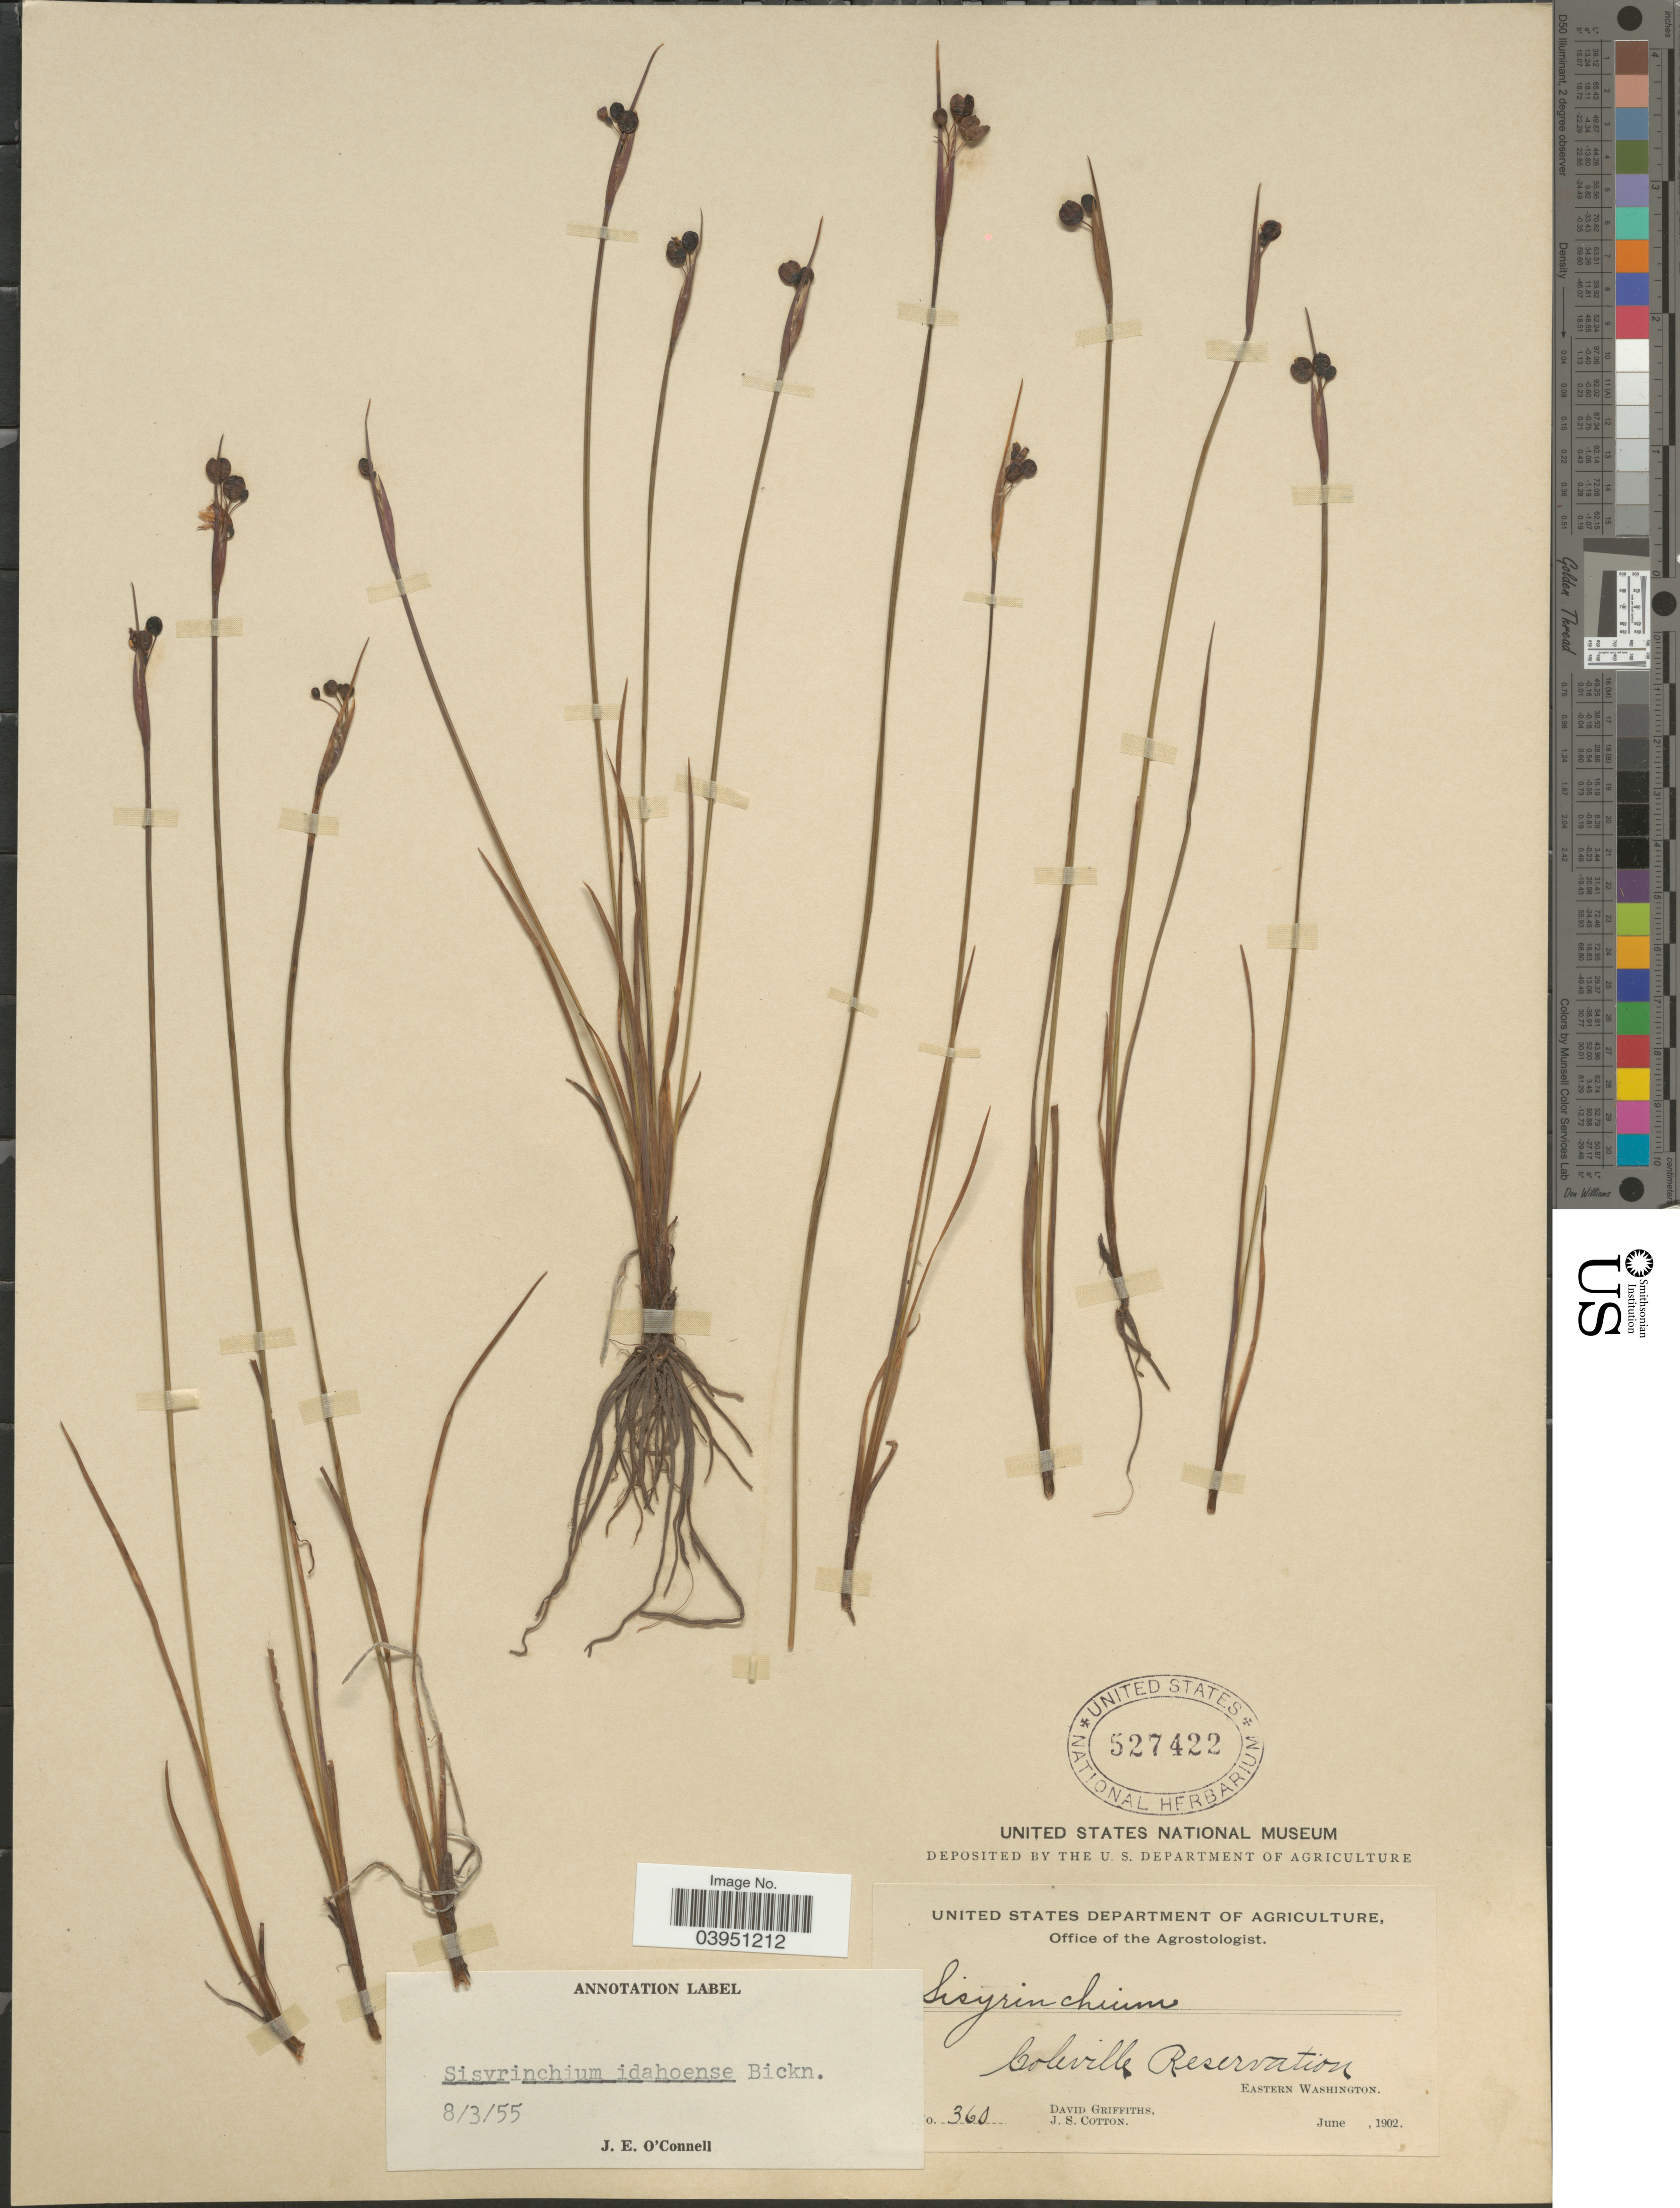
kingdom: Plantae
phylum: Tracheophyta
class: Liliopsida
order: Asparagales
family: Iridaceae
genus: Sisyrinchium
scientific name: Sisyrinchium idahoense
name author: E.P. Bicknell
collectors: D. Griffiths & J. S. Cotton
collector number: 360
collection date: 1902-06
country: United States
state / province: Washington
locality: Coleville Reservation. Eastern Washington.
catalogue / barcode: US 527422